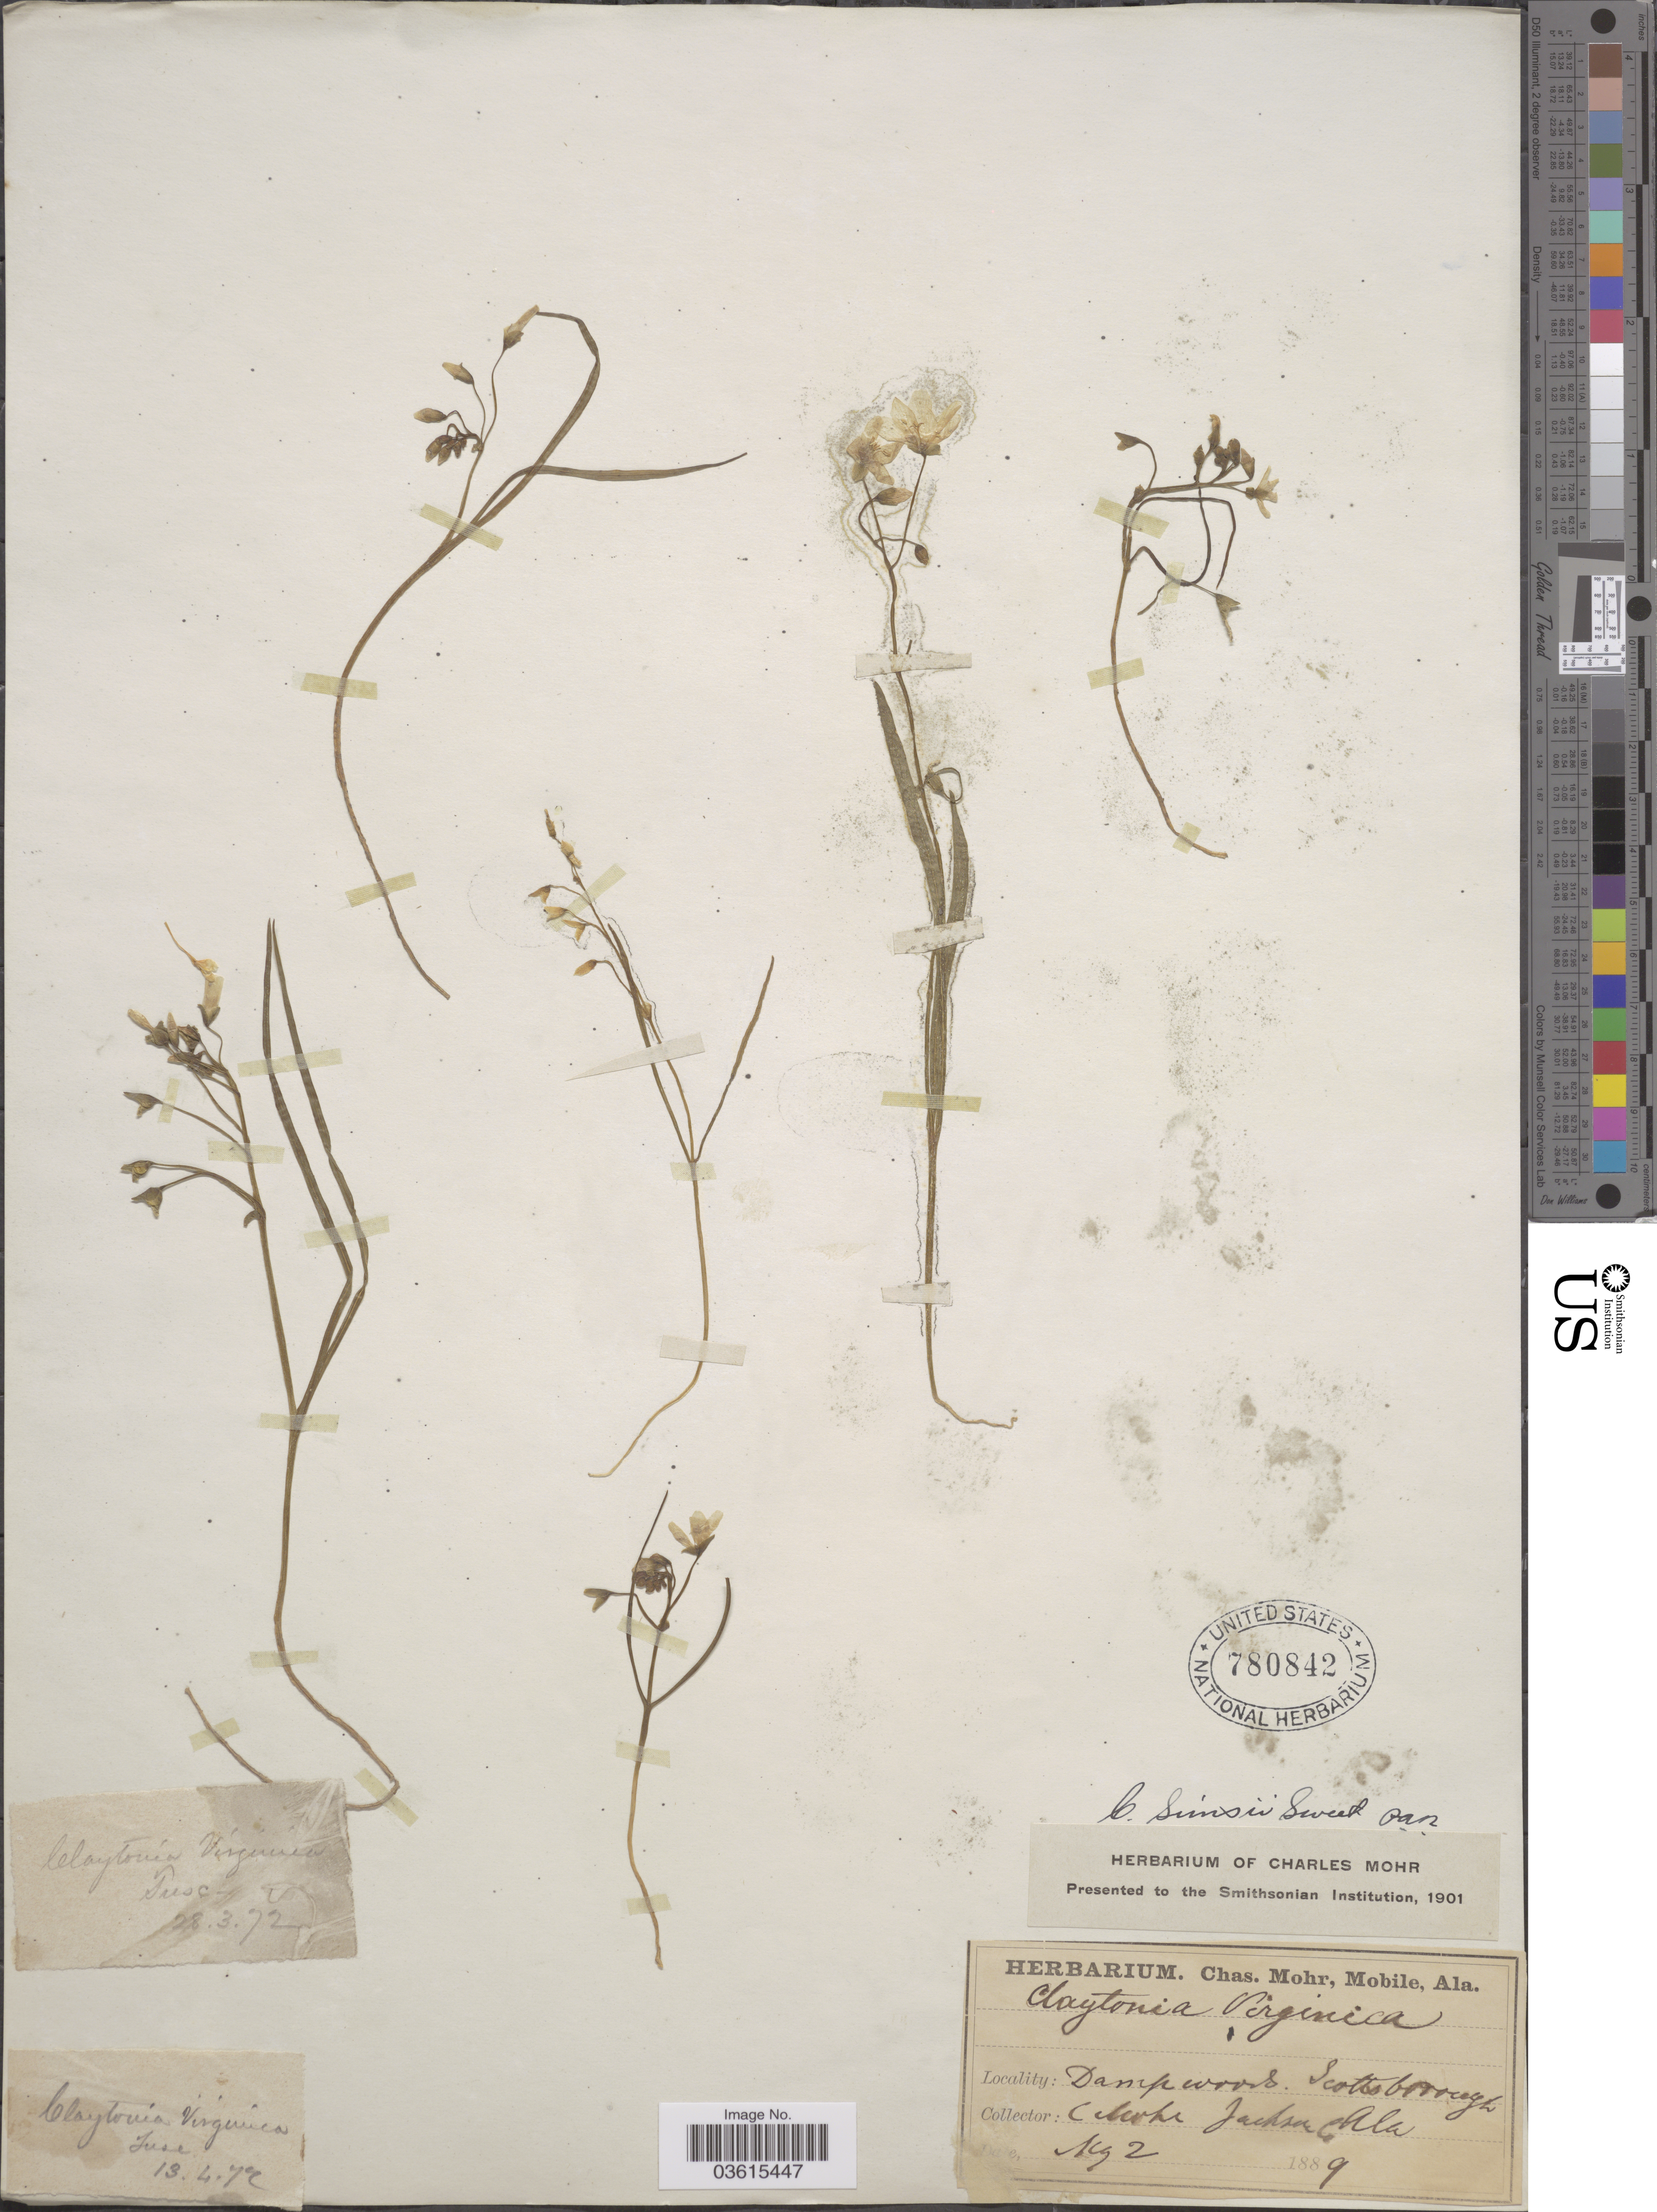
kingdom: Plantae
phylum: Tracheophyta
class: Magnoliopsida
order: Caryophyllales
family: Montiaceae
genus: Claytonia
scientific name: Claytonia virginica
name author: L.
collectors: Mohr, C. T. (herbarium)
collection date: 1889-08-02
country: United States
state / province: Alabama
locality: Jackson Co. Scottsborough.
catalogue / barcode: US 780842